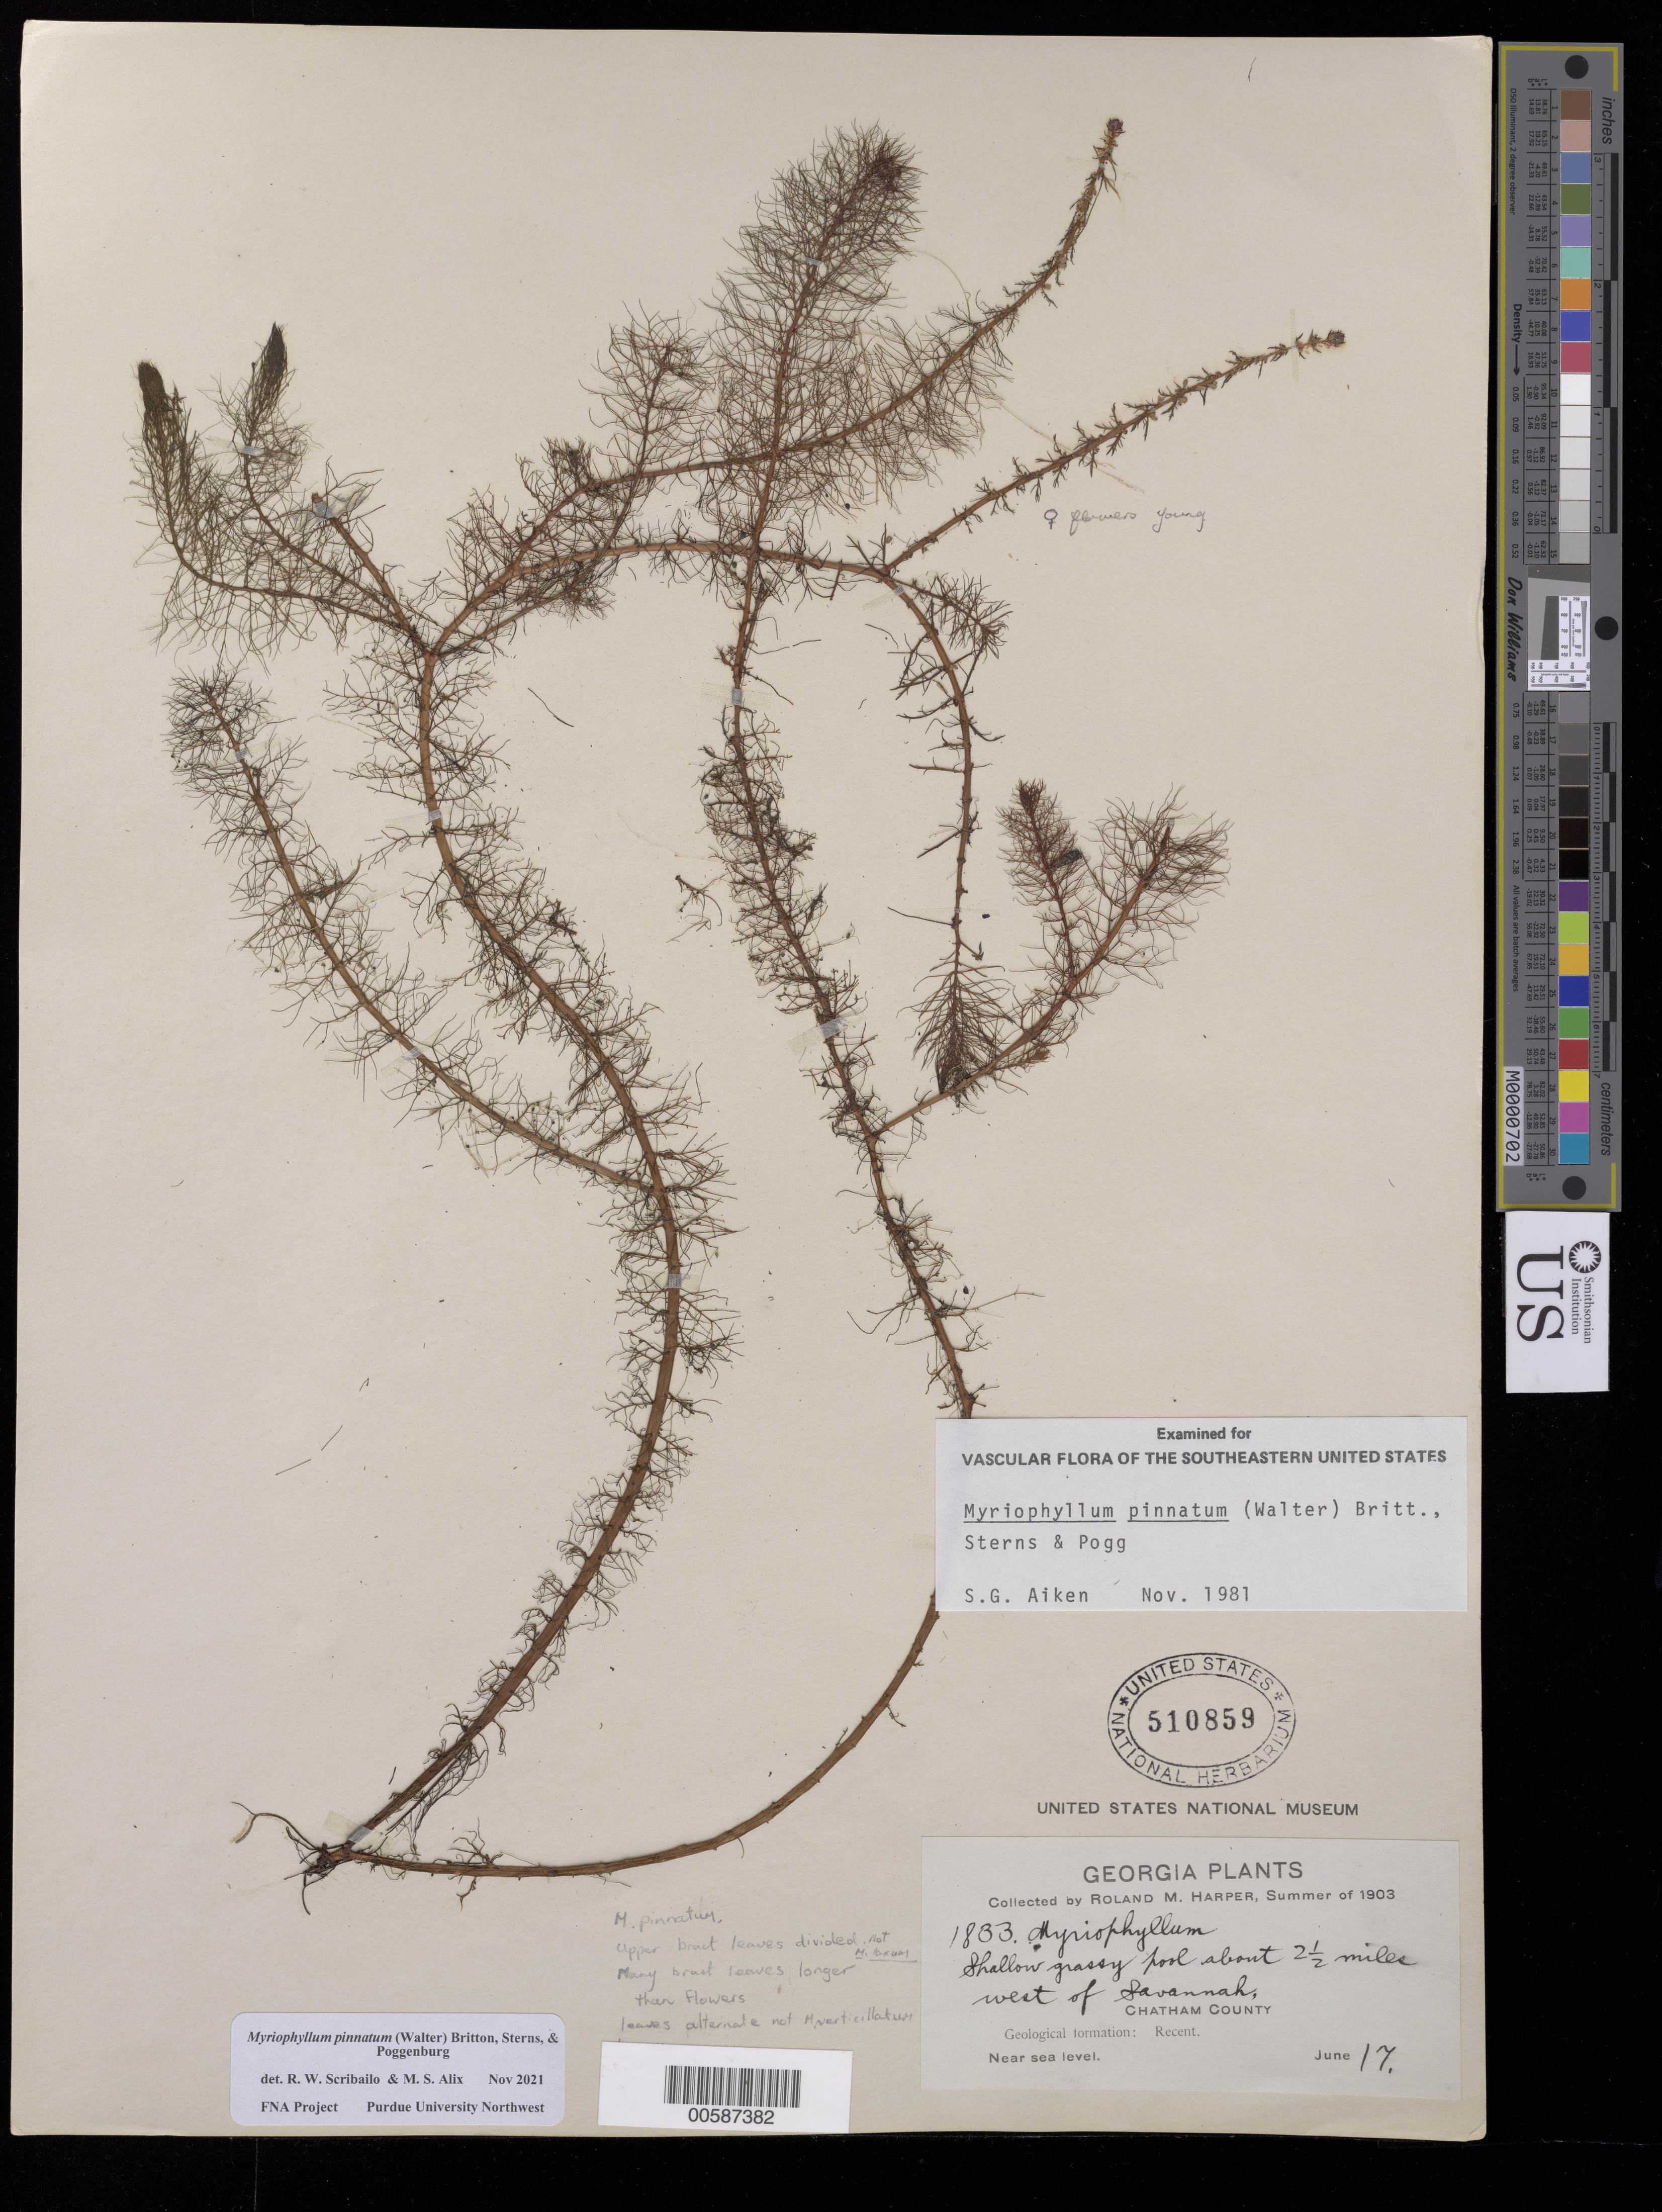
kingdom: Plantae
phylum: Tracheophyta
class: Magnoliopsida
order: Saxifragales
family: Haloragaceae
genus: Myriophyllum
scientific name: Myriophyllum pinnatum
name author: (Walter) Britton, Stearns & Poggenb.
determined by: Scribailo, R. W.; Alix, M. S.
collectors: R. M. Harper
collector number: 1833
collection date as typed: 17 Jun 1903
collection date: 1903-06-17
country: United States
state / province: Georgia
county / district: Chatham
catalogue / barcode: US 510859